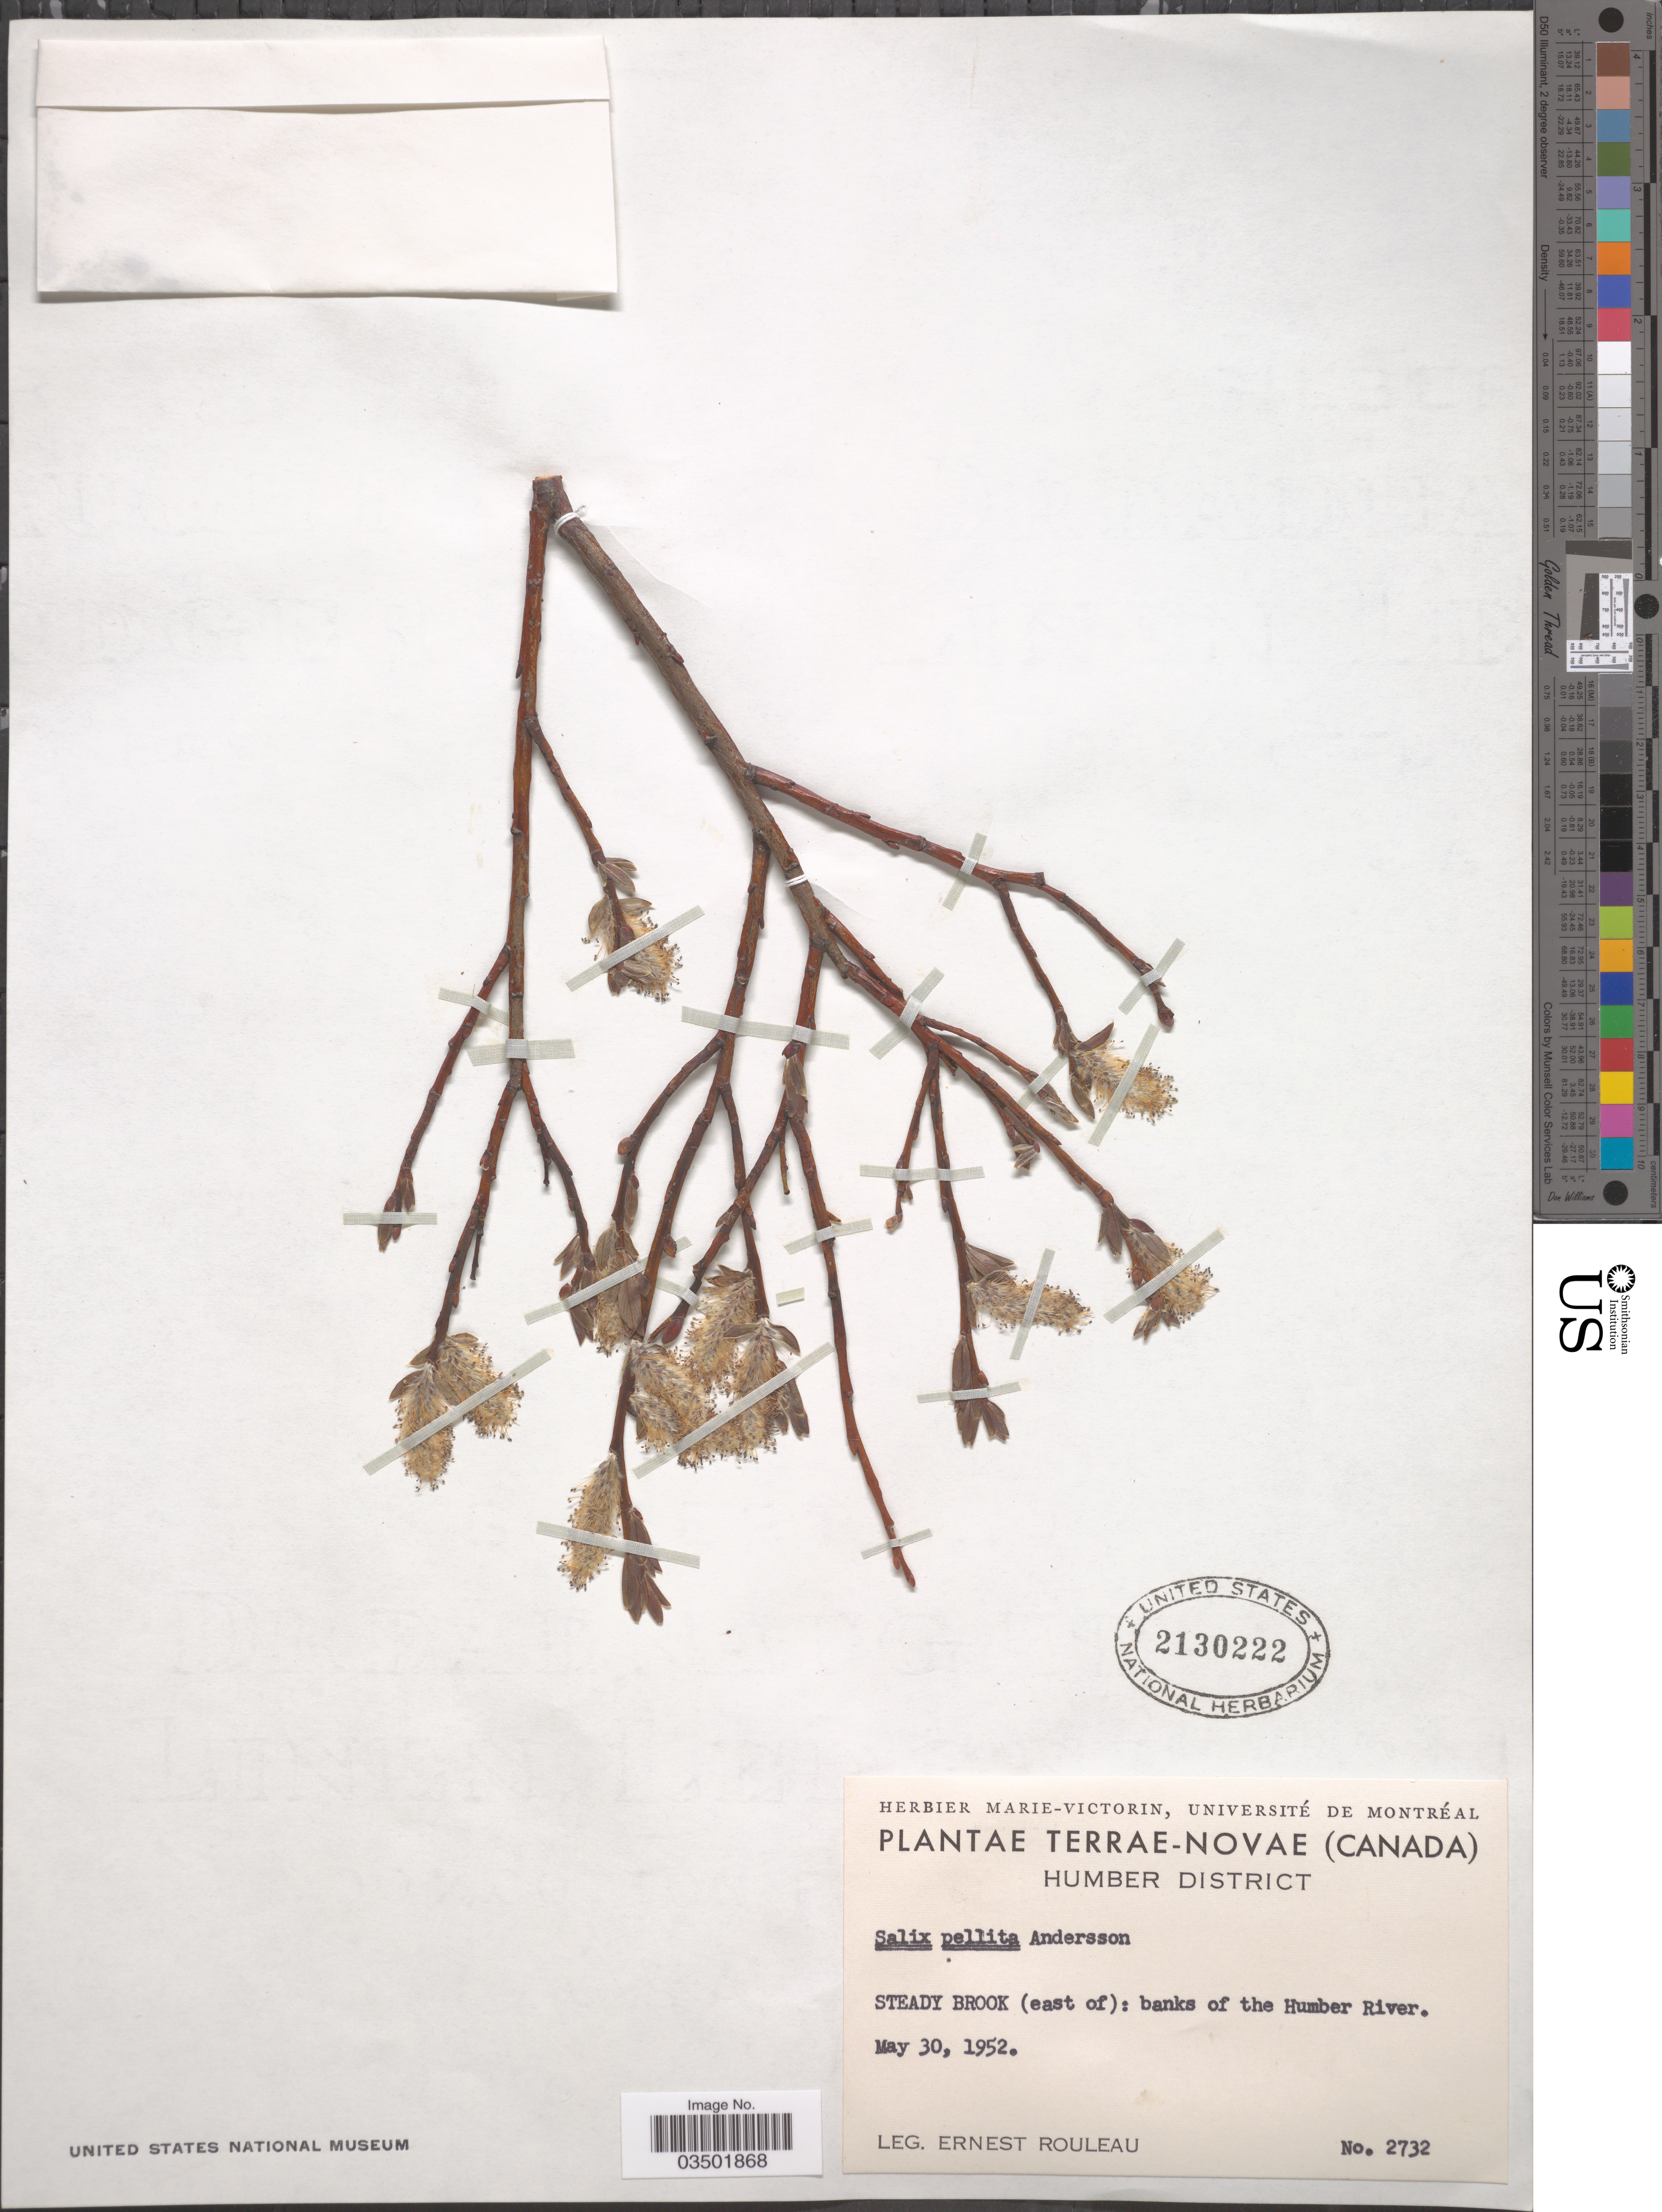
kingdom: Plantae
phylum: Tracheophyta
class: Magnoliopsida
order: Malpighiales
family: Salicaceae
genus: Salix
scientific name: Salix pellita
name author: (Andersson) Bebb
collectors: E. Rouleau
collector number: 2732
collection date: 1952-05-30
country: Canada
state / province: Newfoundland and Labrador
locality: Terrae-Novae, Humber District. Steady Brook (east of): banks of the Humber River.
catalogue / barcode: US 2130222